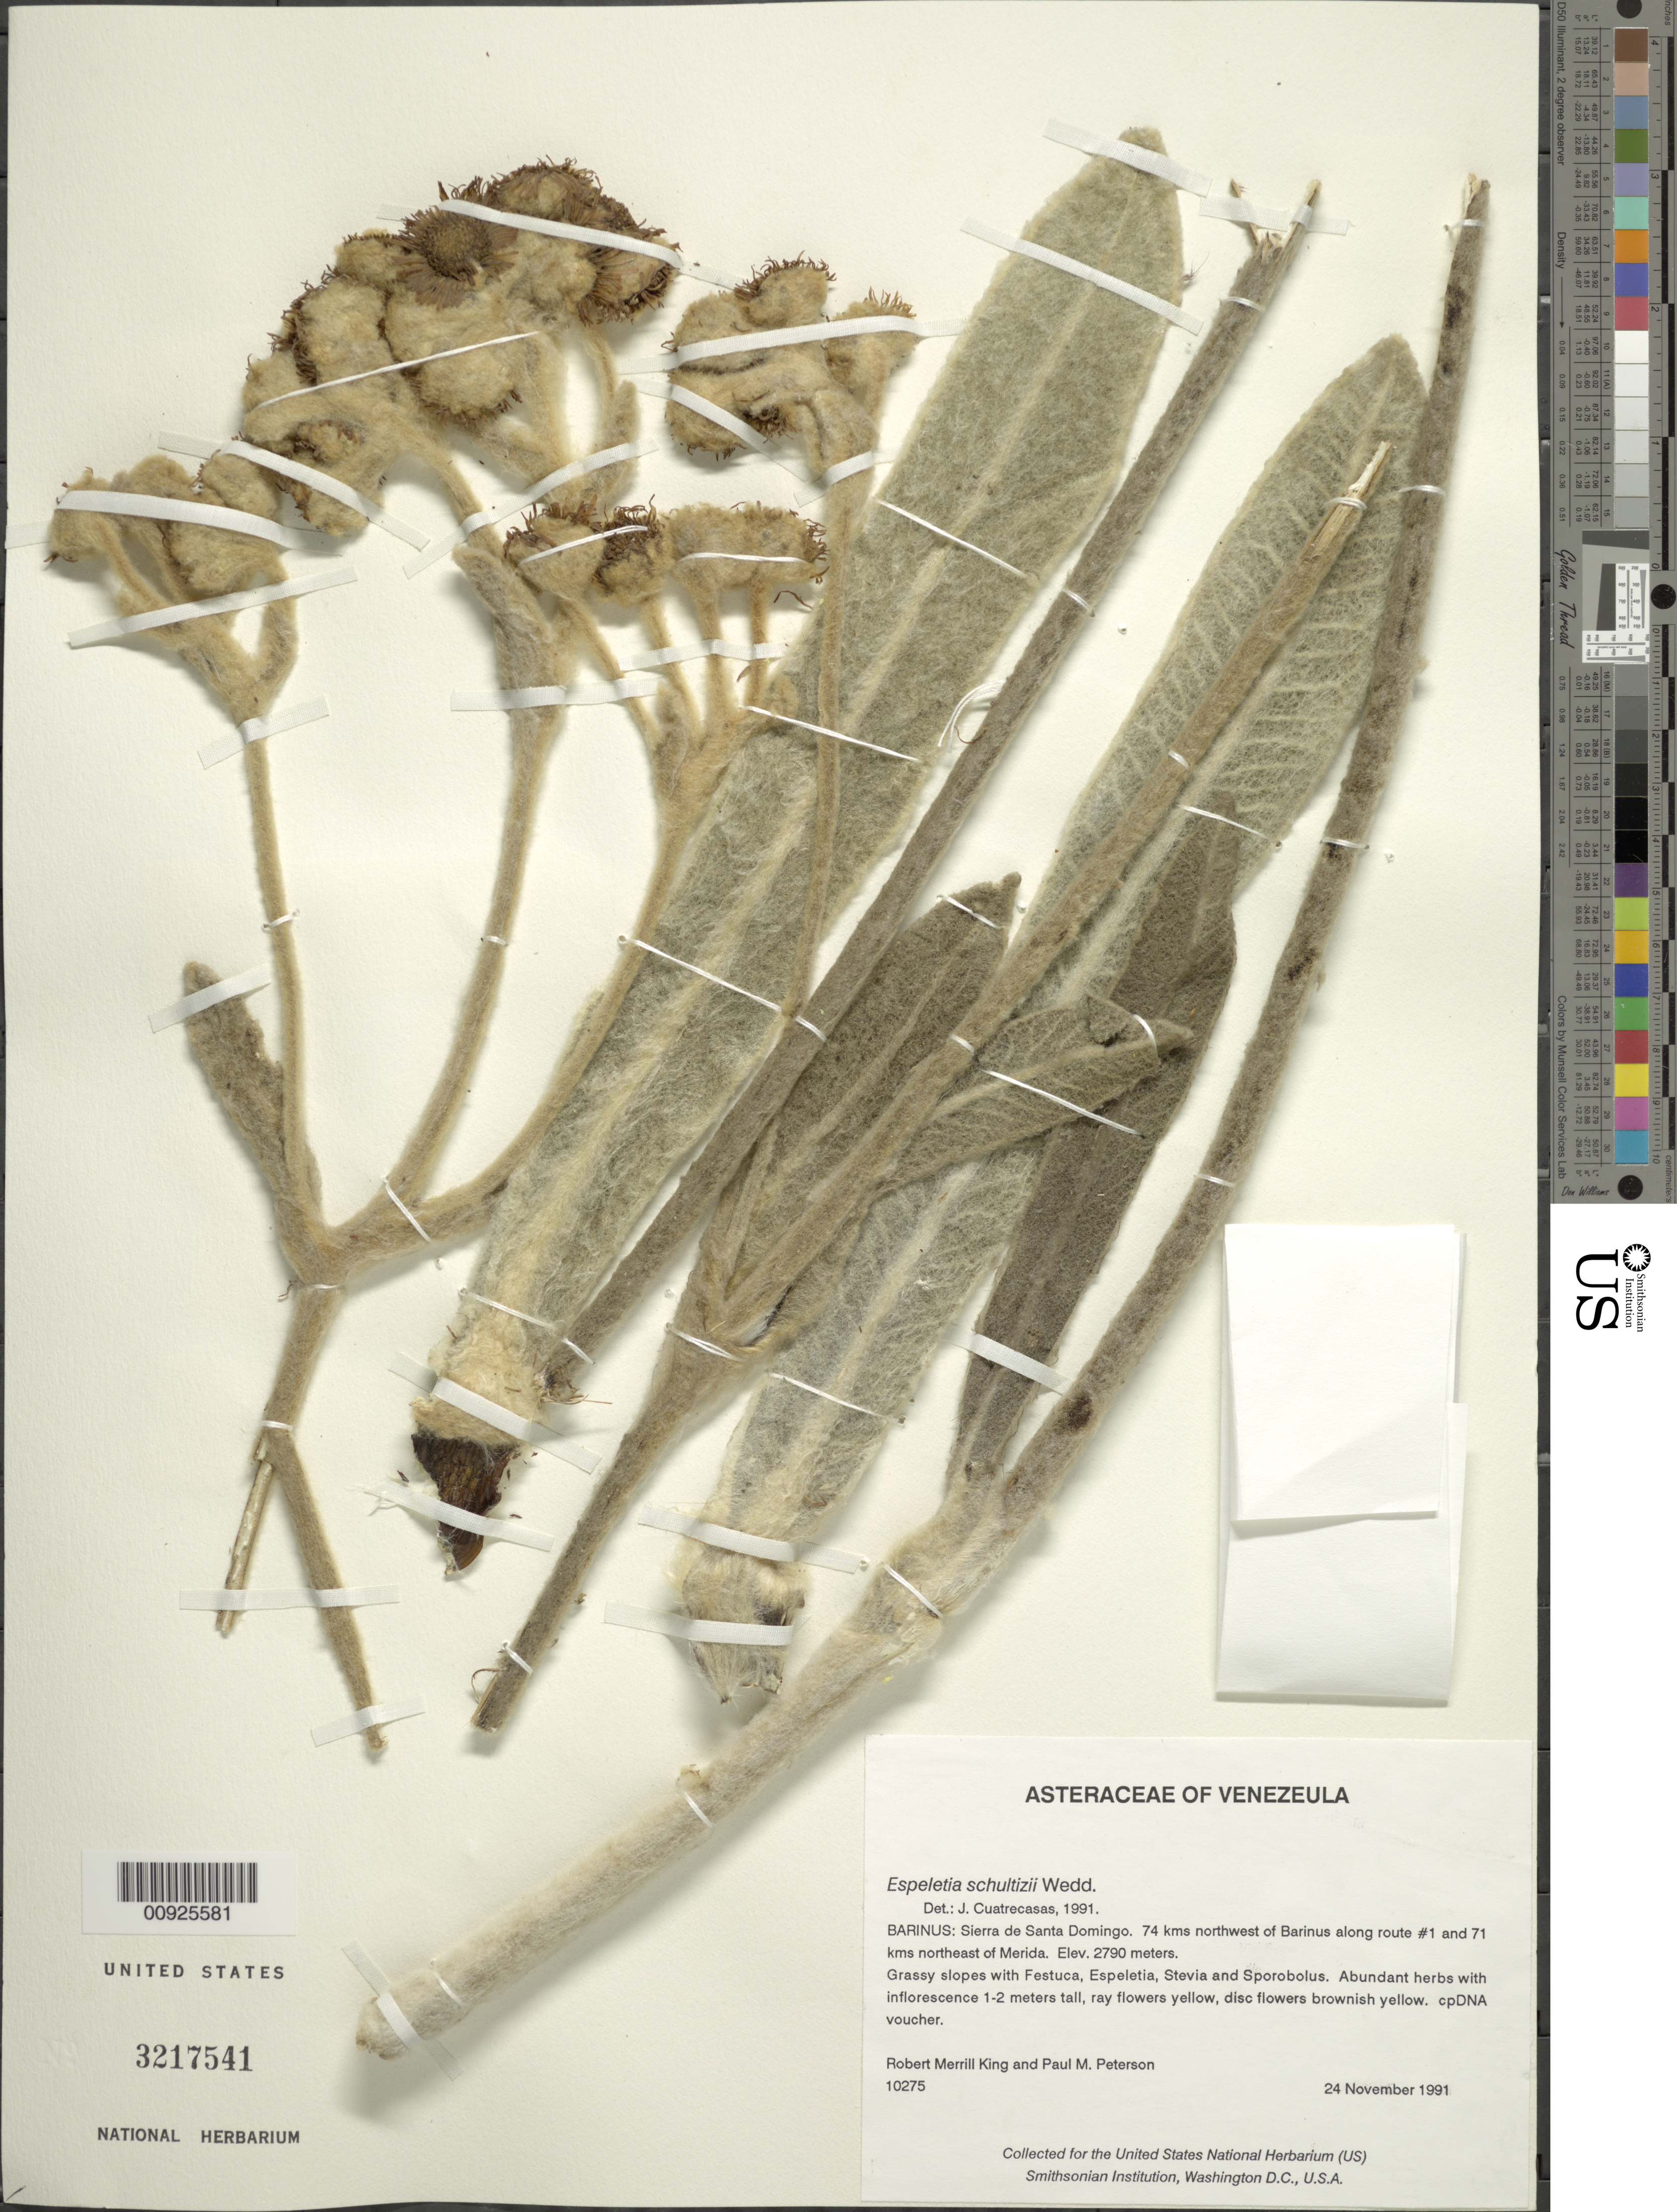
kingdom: Plantae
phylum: Tracheophyta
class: Magnoliopsida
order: Asterales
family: Asteraceae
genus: Espeletia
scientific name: Espeletia schultzii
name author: Wedd.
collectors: R. M. King & P. M. Peterson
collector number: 10275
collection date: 1991-11-24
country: Venezuela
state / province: Mérida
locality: Sierra de Santo Domingo. 74 km northwest of Barinus along route #1 and 71 km northeast of Mérida.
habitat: Grassy slopes with Festuca, Espeletia, Stevia and Sporobolus.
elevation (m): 2790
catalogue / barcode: US 3217541